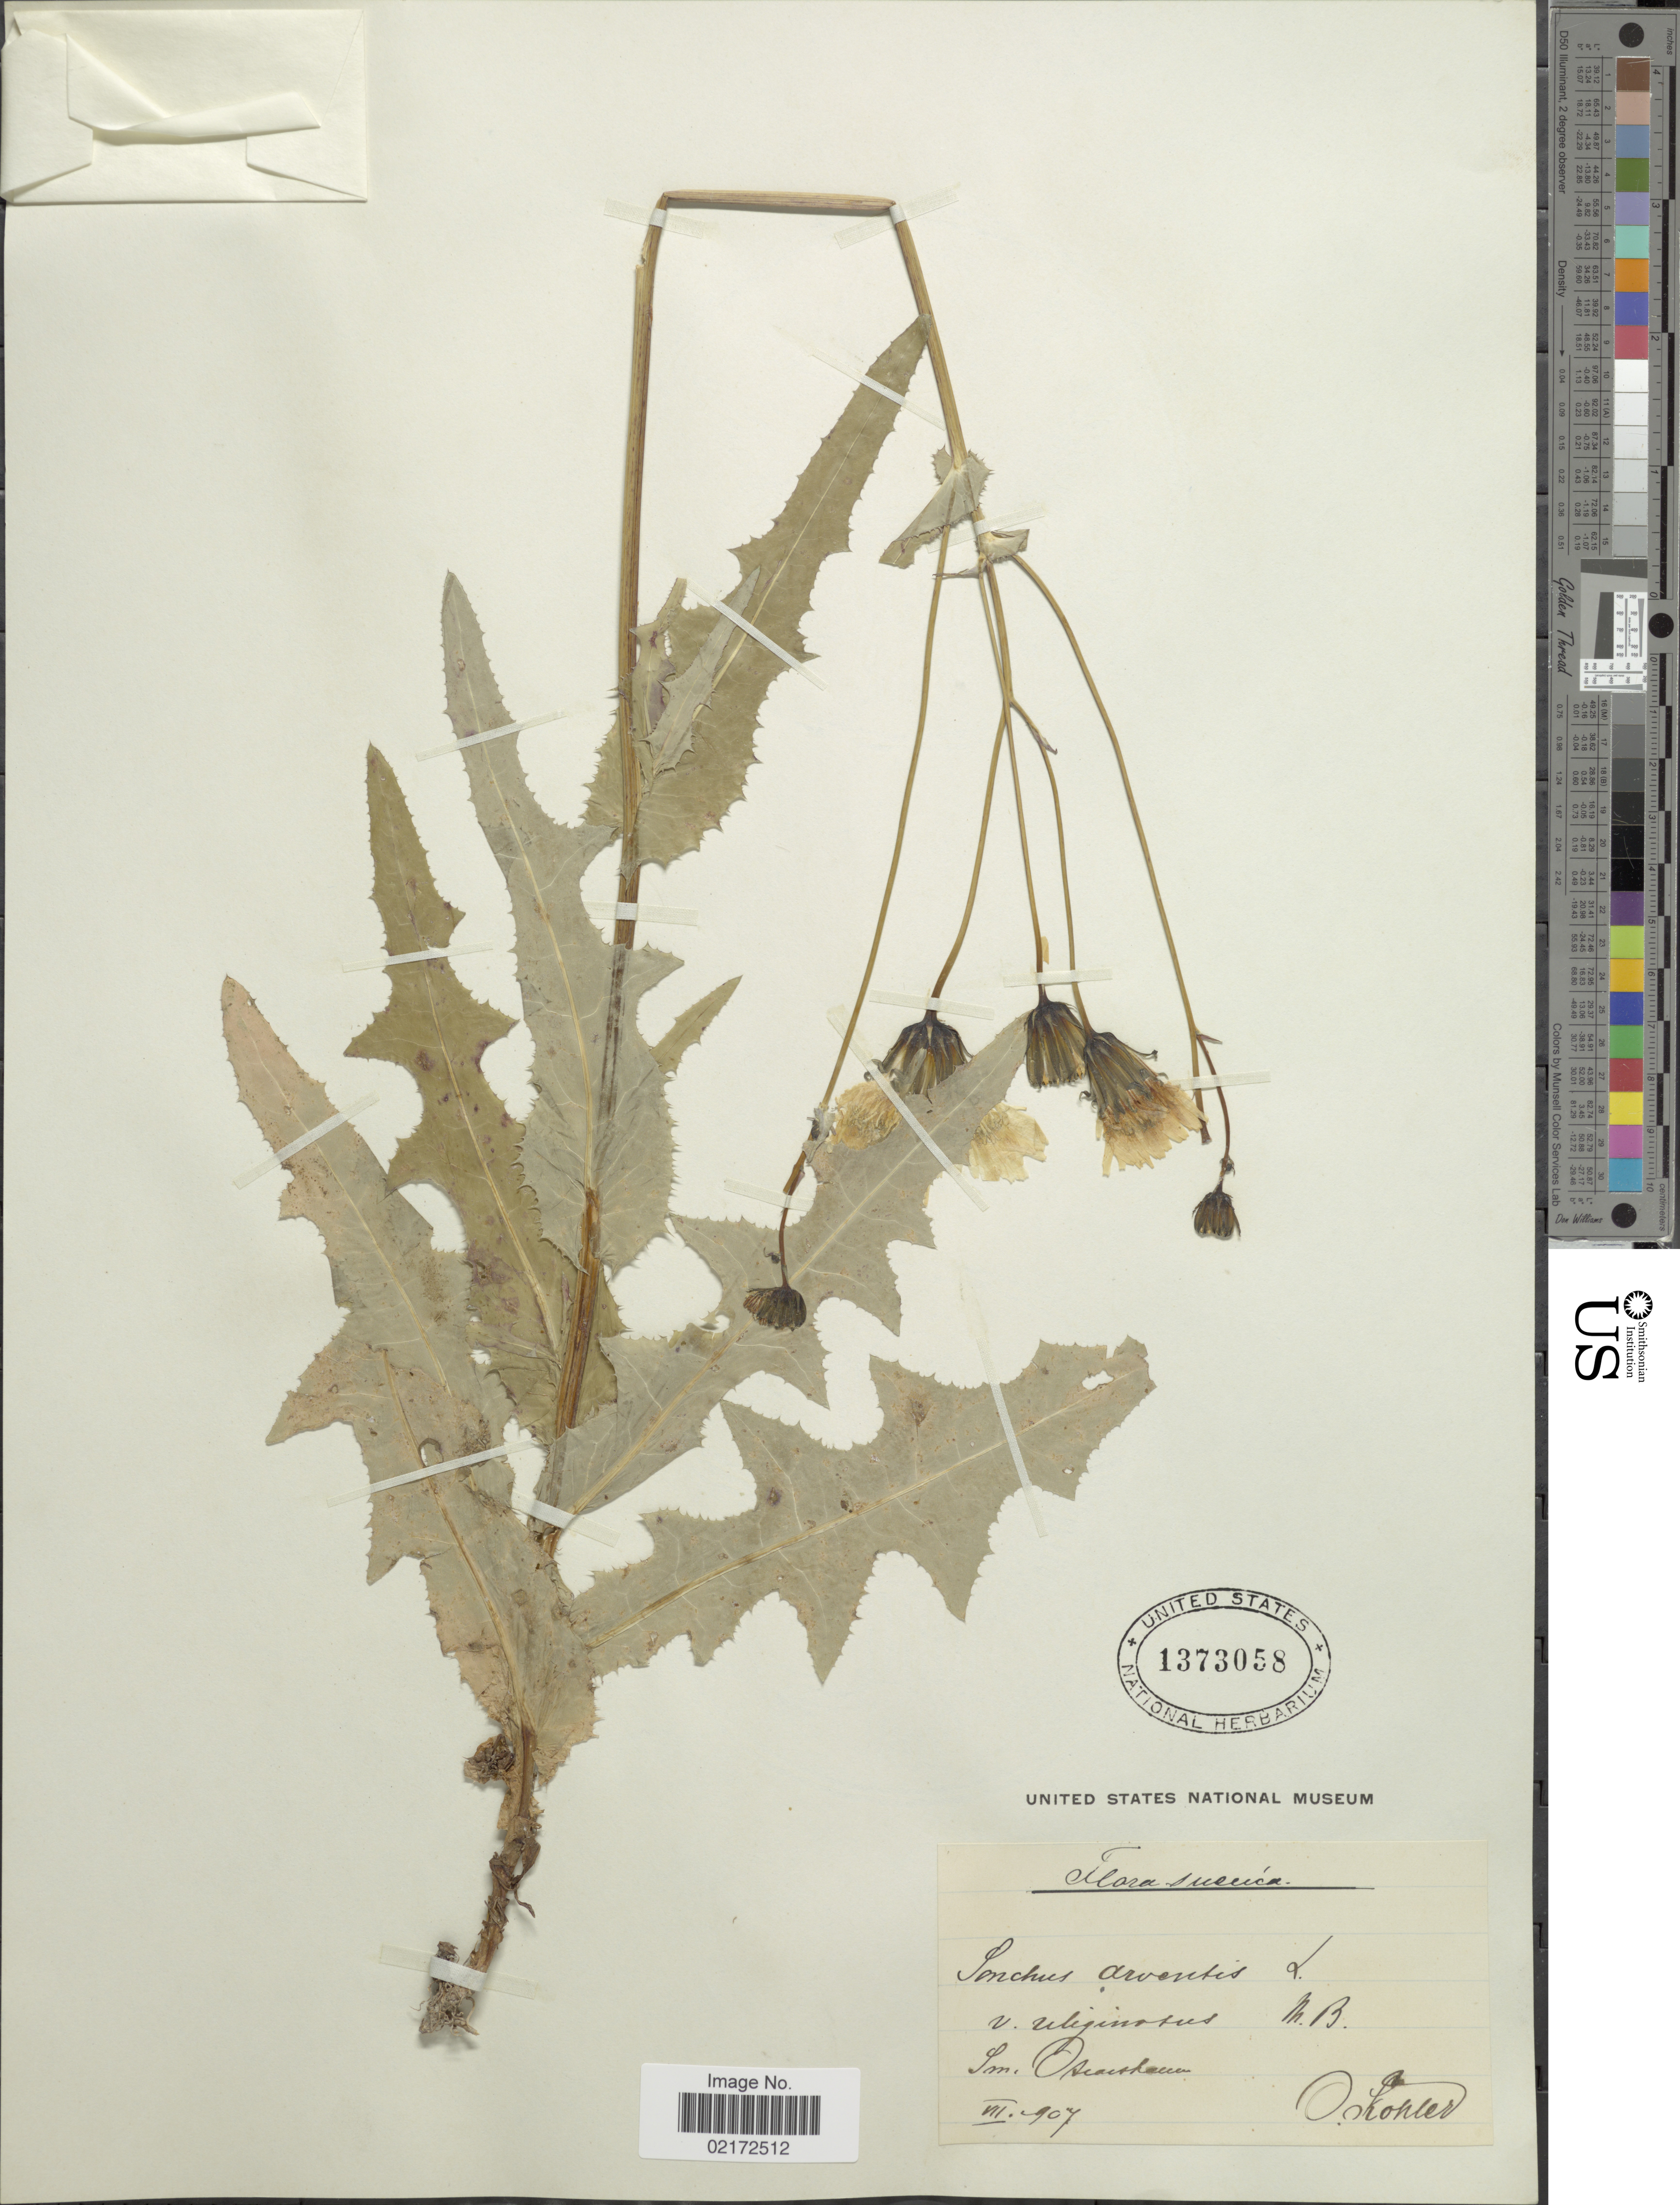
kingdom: Plantae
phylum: Tracheophyta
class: Magnoliopsida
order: Asterales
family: Asteraceae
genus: Sonchus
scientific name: Sonchus arvensis subsp. uliginosus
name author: (M. Bieb.) Nyman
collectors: O. Köhler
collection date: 1907-07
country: Sweden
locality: Suecica. Sm. Oskarshamn.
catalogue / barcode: US 1373058